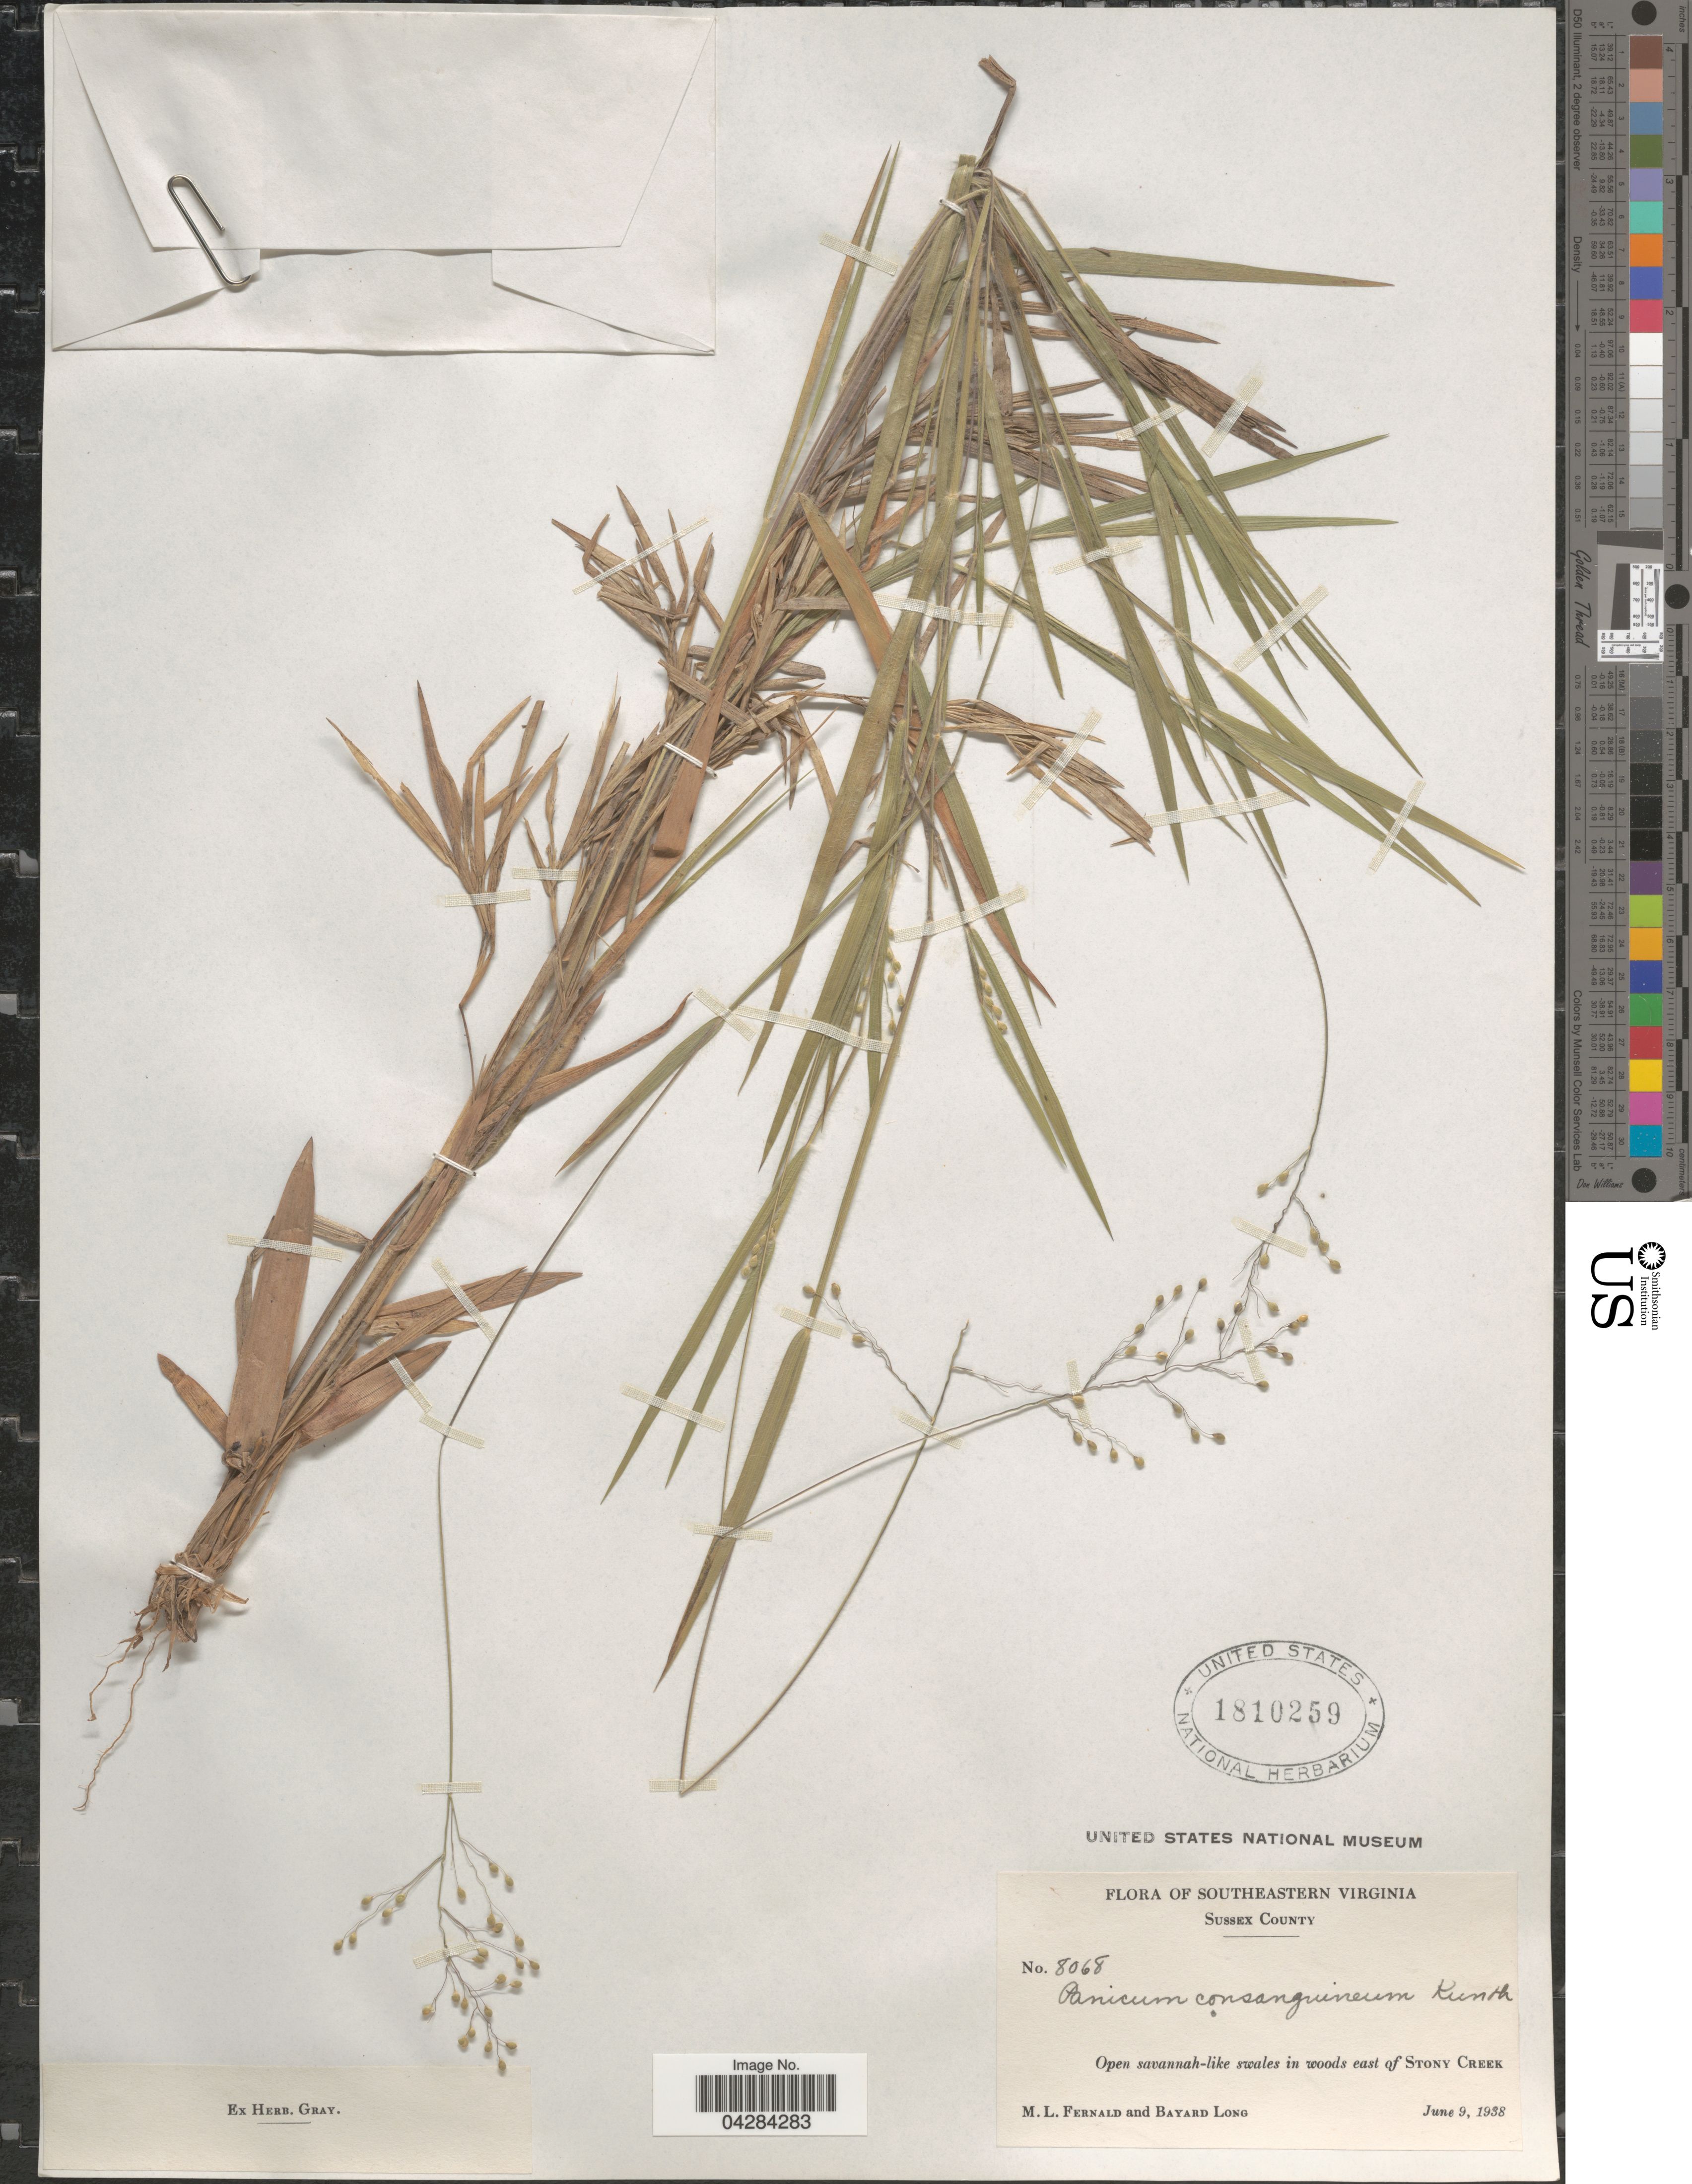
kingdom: Plantae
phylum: Tracheophyta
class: Liliopsida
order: Poales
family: Poaceae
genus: Dichanthelium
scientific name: Dichanthelium ovale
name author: (Elliott) Gould & C.A. Clark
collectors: M. L. Fernald & B. Long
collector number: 8068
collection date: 1938-06-09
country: United States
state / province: Virginia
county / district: Sussex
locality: Southeastern Virginia. Sussex County. Open savannah-like swales in woods east of Stony Creek.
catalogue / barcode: US 1810259